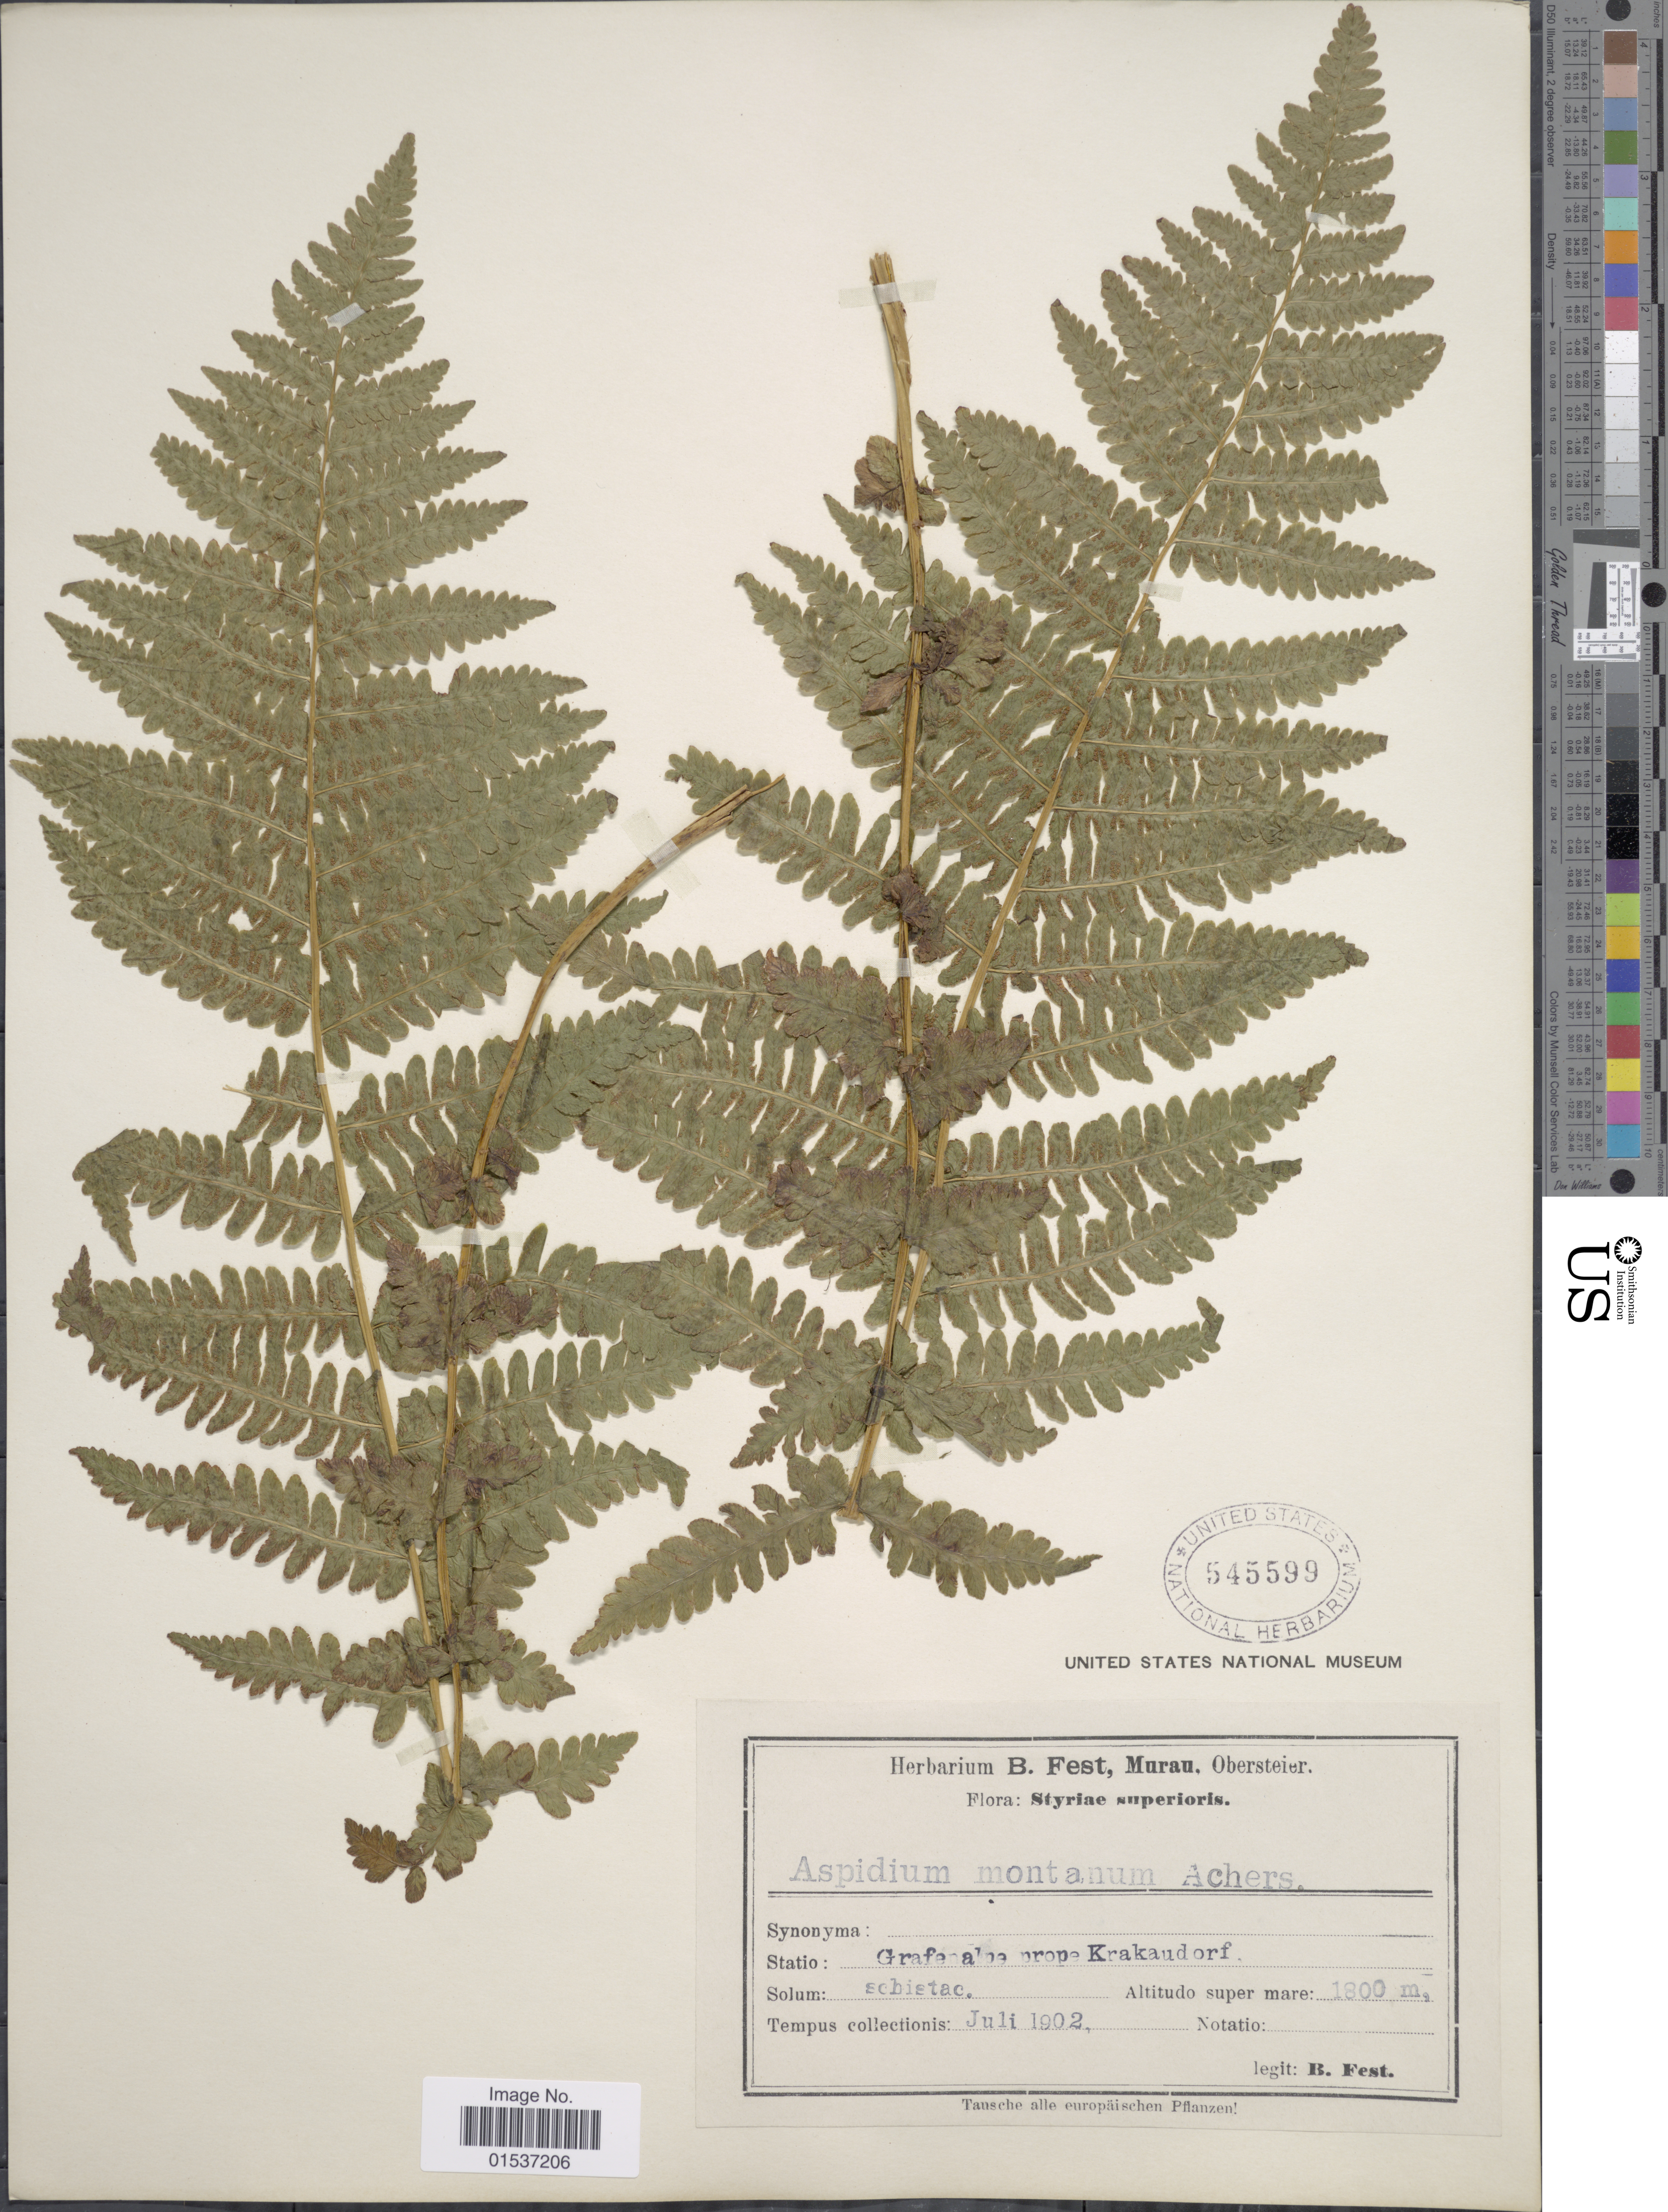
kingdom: Plantae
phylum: Tracheophyta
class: Polypodiopsida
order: Polypodiales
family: Thelypteridaceae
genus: Oreopteris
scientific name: Oreopteris limbosperma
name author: (All.) K. Iwats.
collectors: B. Fest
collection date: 1902-07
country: Austria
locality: Grafenalpe prope Krakaudorf.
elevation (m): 1800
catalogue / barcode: US 545599